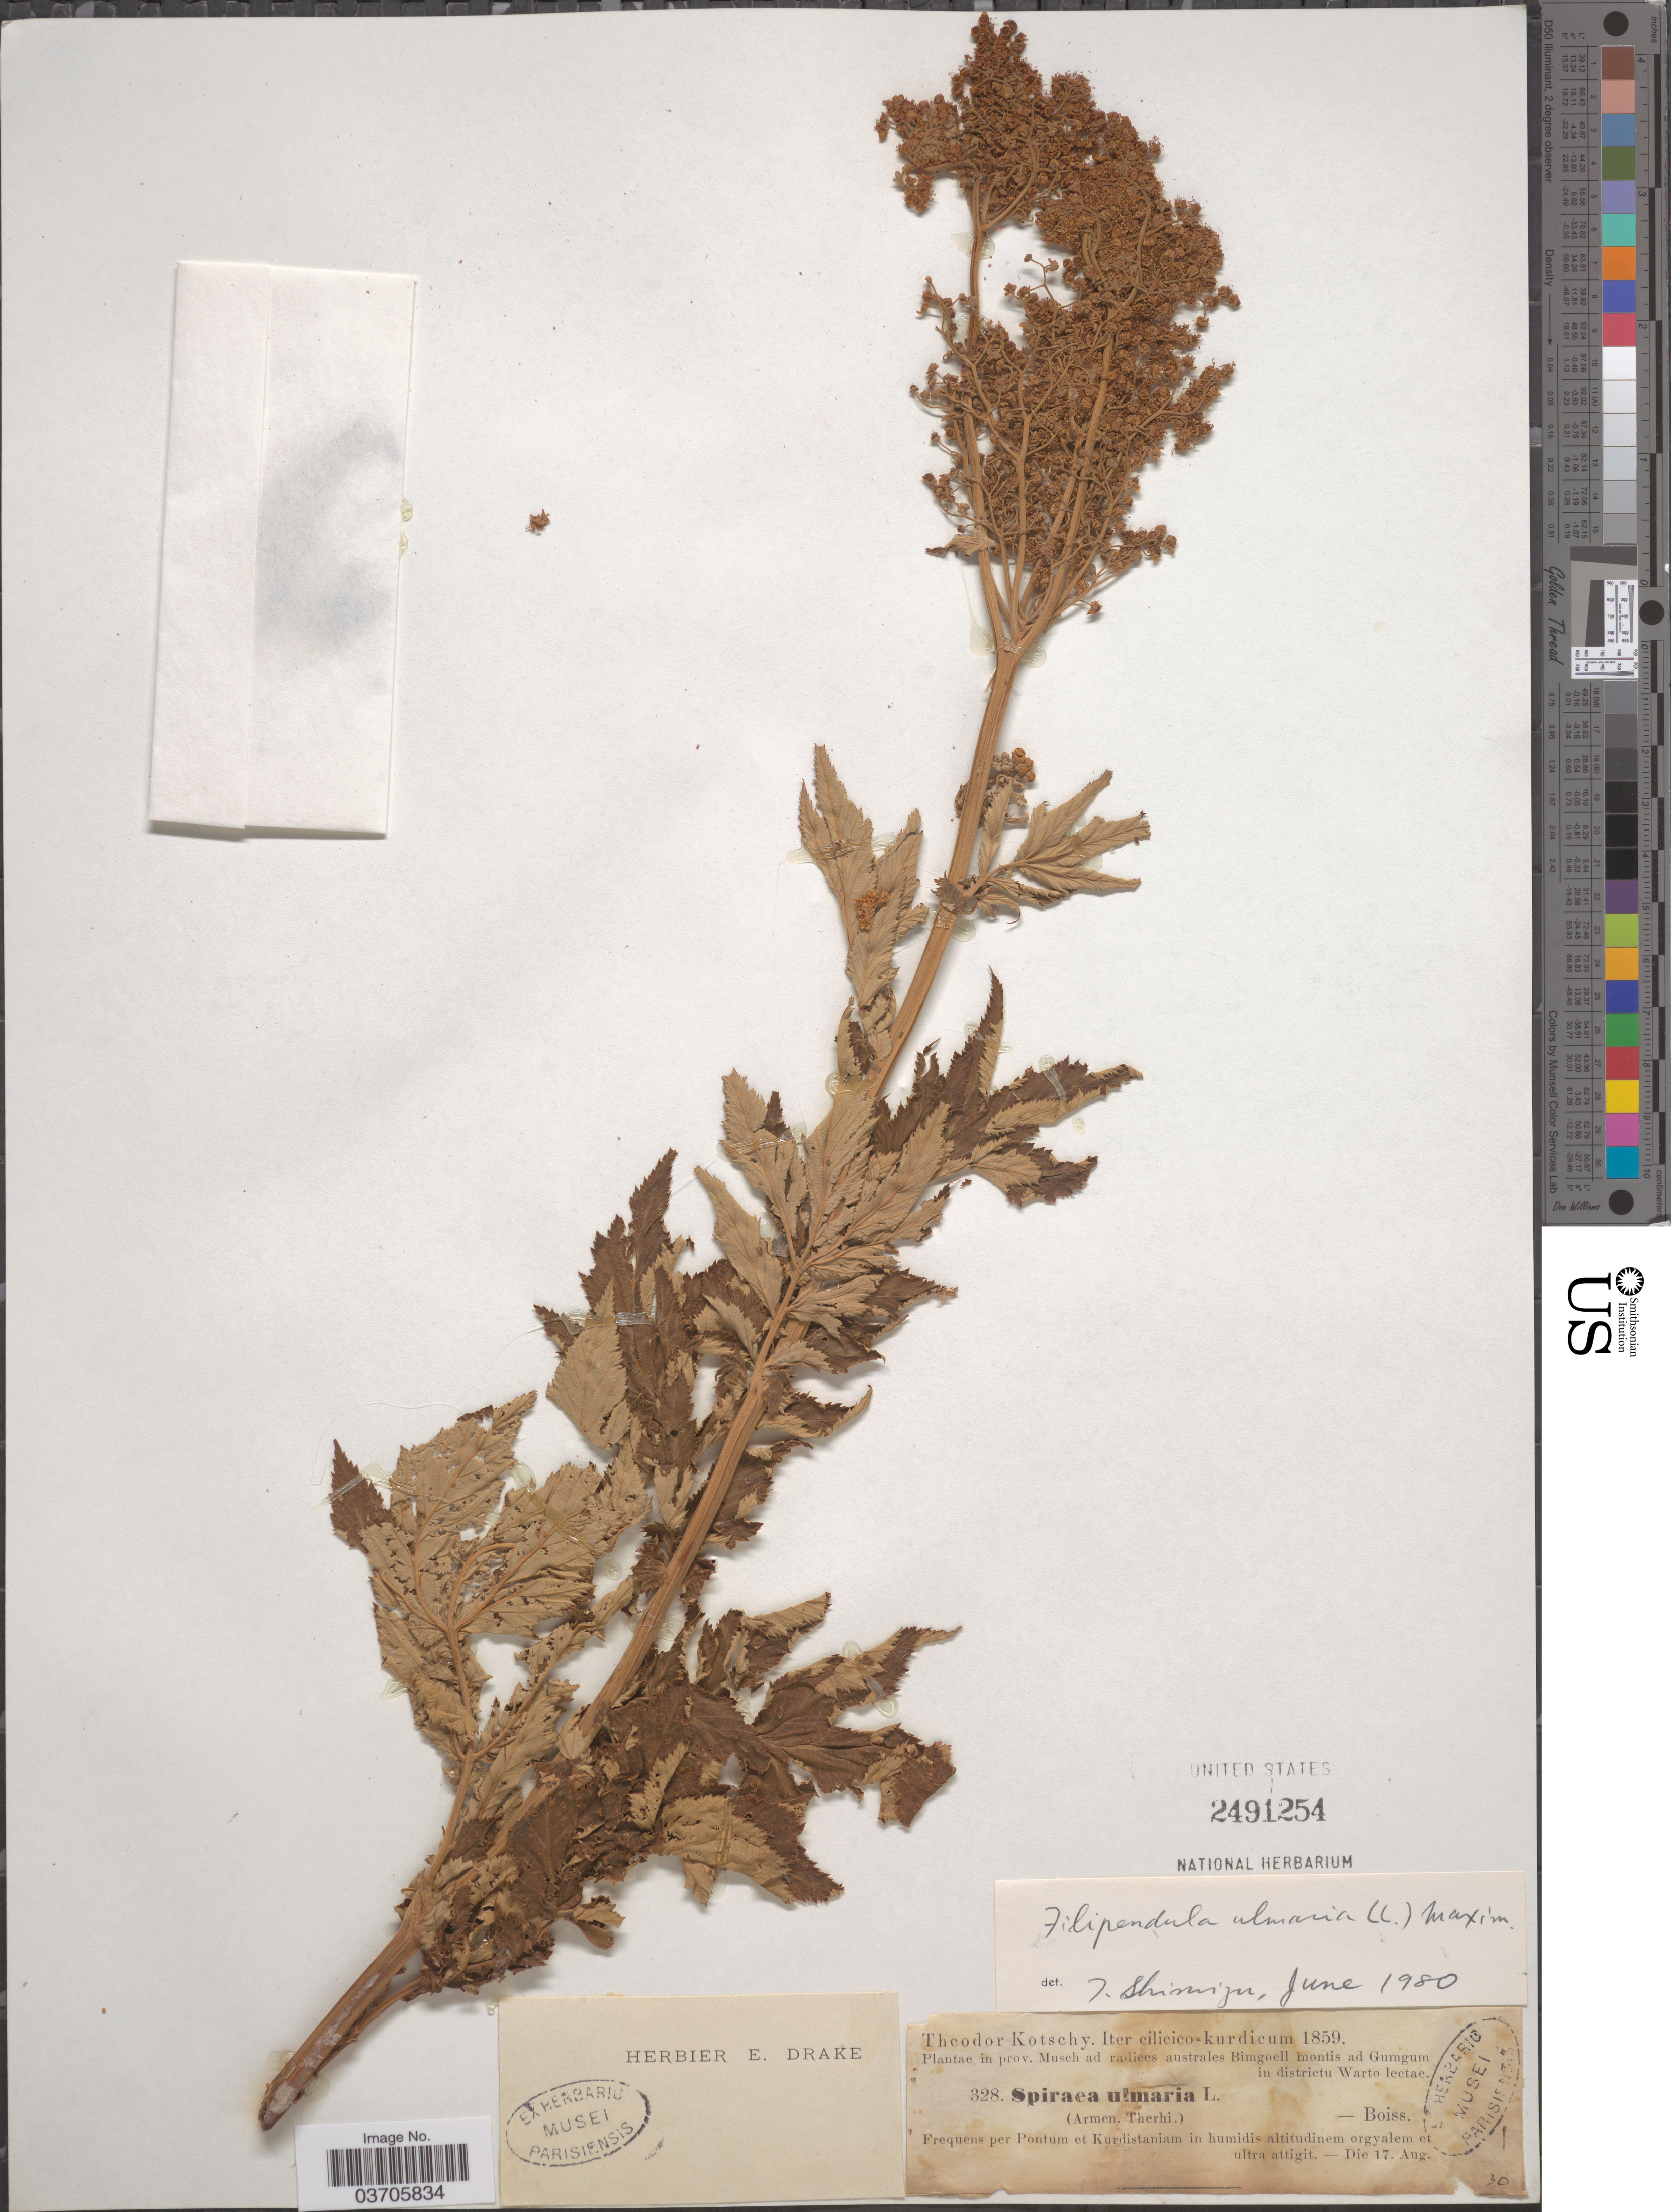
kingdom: Plantae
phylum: Tracheophyta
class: Magnoliopsida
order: Rosales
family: Rosaceae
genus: Filipendula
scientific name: Filipendula ulmaria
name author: (L.) Maxim.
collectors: K. G. Kotschy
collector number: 328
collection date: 1859-08-17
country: Iran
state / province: Kurdistan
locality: Iter cilicico-kurdicum. [unsure placement] Prov. Musch ad radices australes Bimgoell montis ad Gumgum in districtu Warto. Frequens per Pontum et Kurdistaniam.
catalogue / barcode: US 2491254